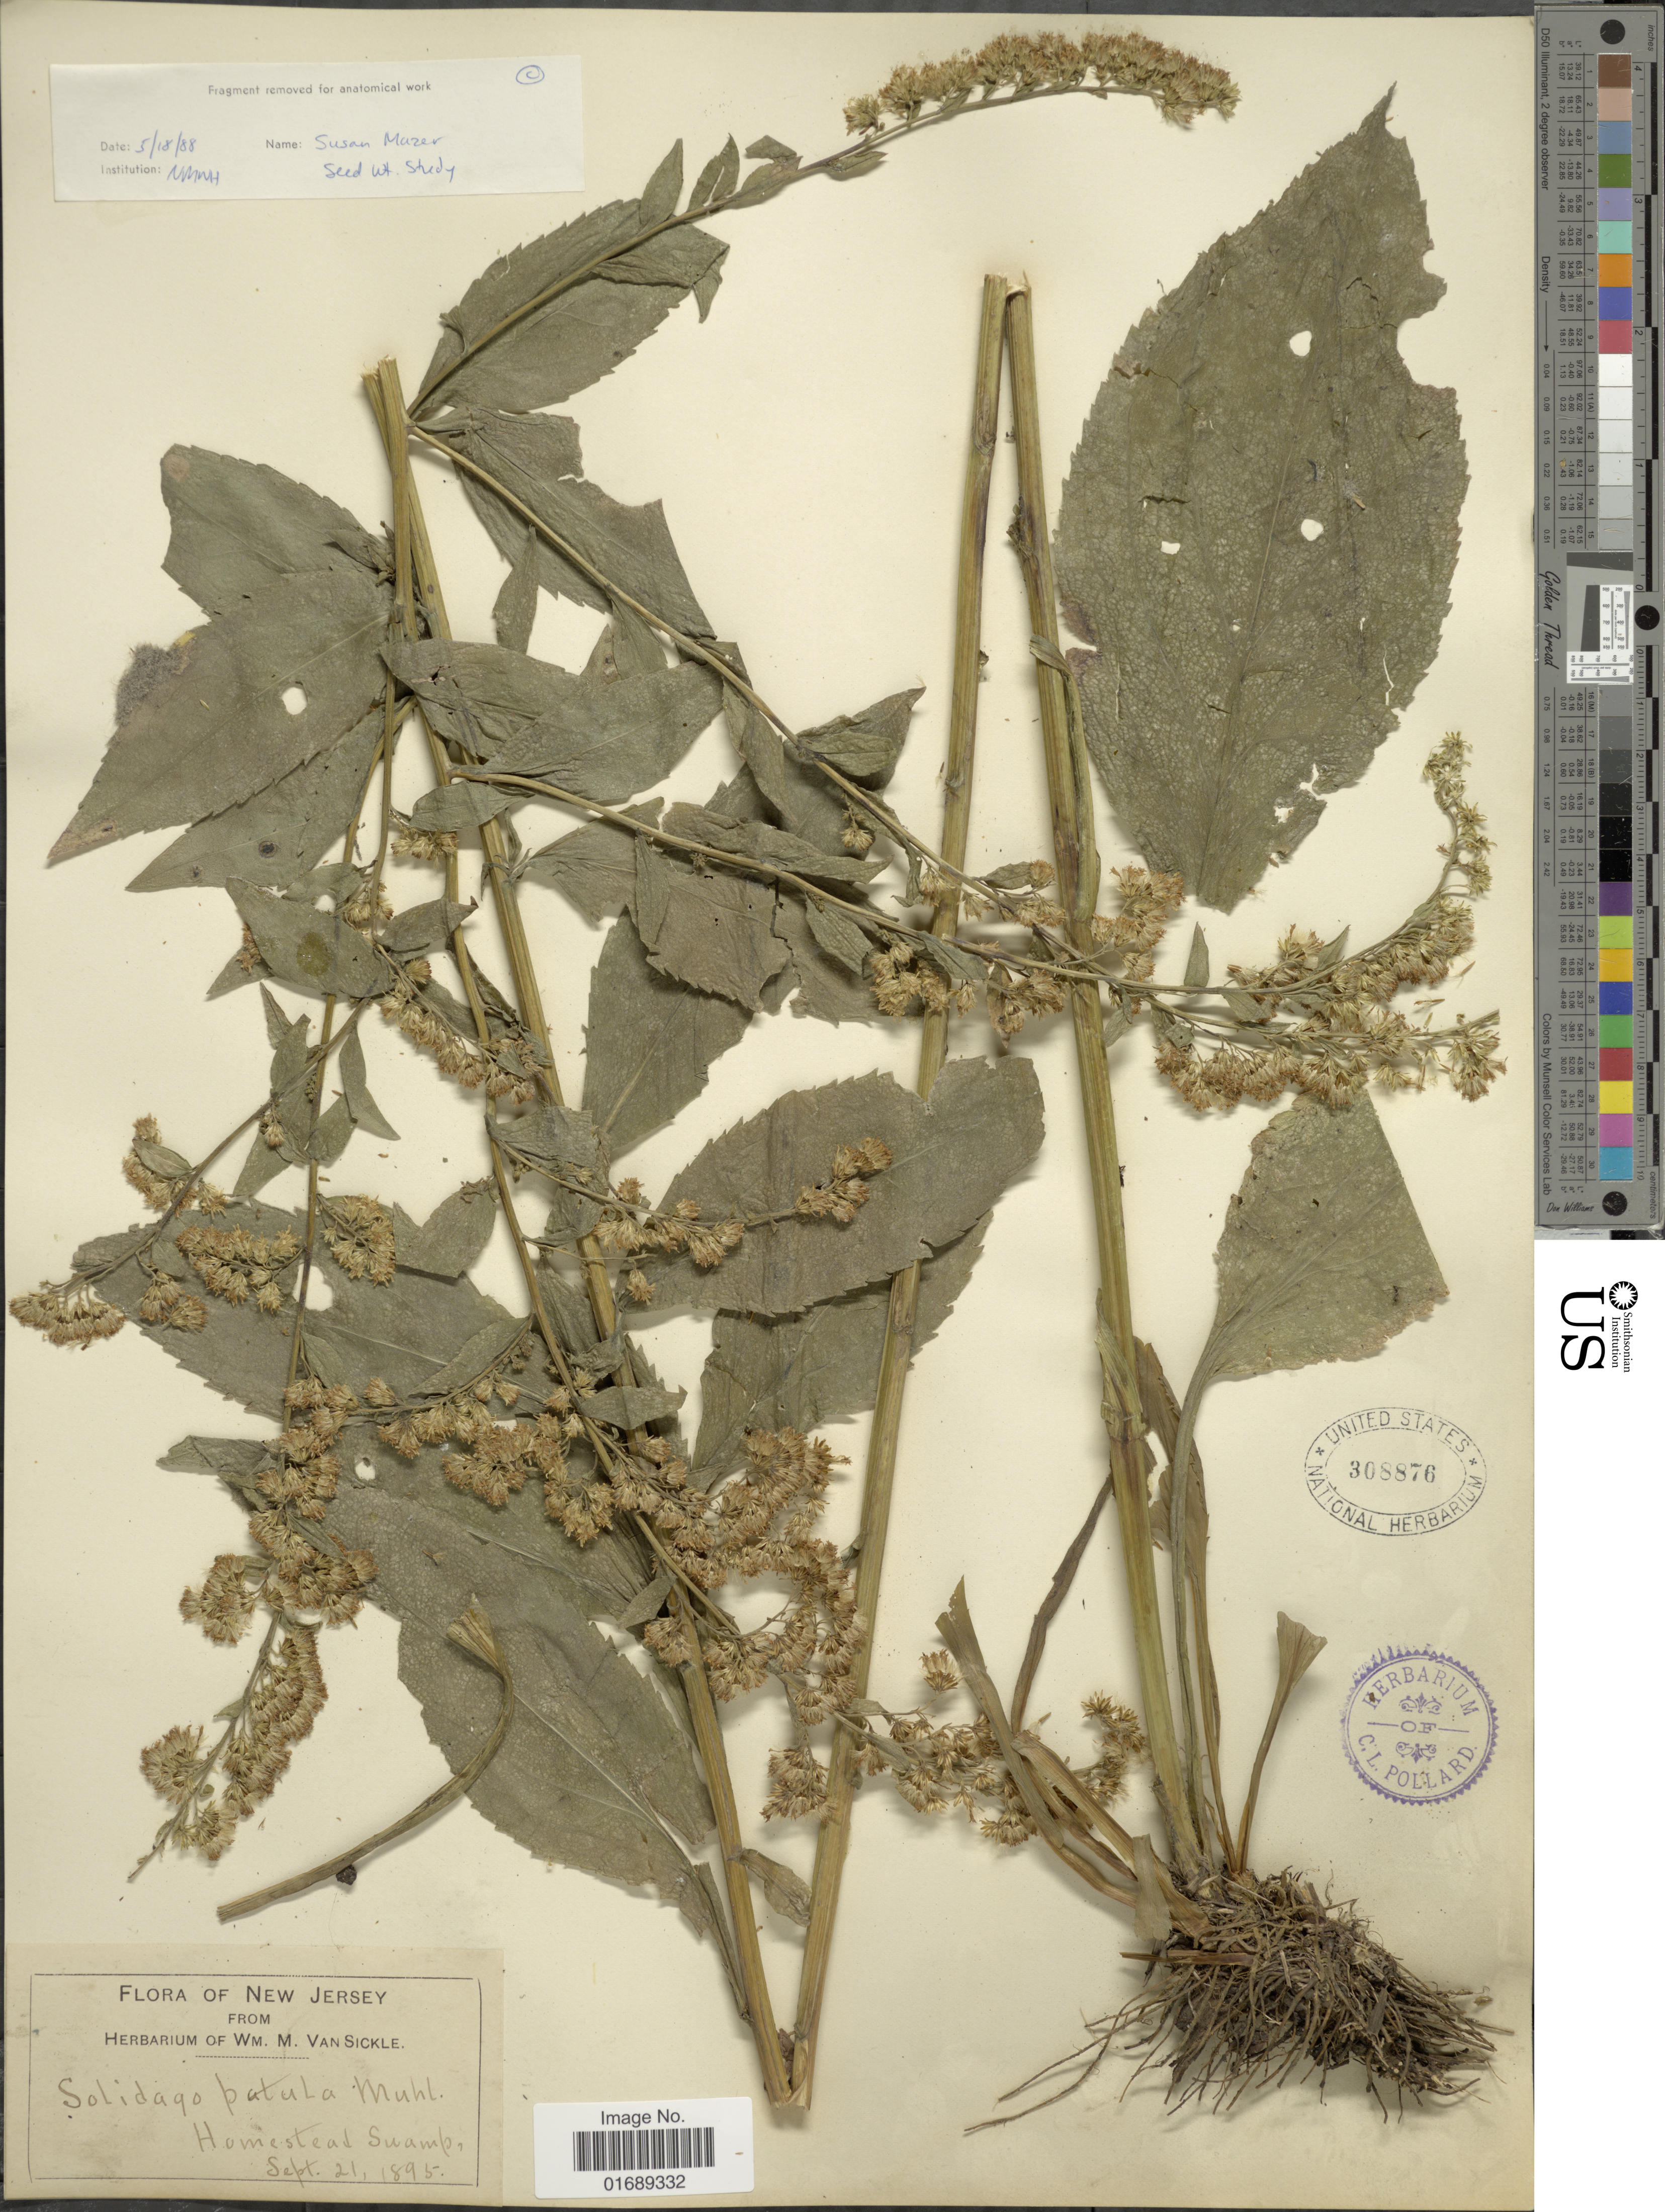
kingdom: Plantae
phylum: Tracheophyta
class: Magnoliopsida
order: Asterales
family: Asteraceae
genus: Solidago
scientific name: Solidago patula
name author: Muhl. ex Willd.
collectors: ex herb. Wm. M. Van Sickle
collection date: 1895-09-21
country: United States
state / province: New Jersey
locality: Homestead Swamp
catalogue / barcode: US 308876